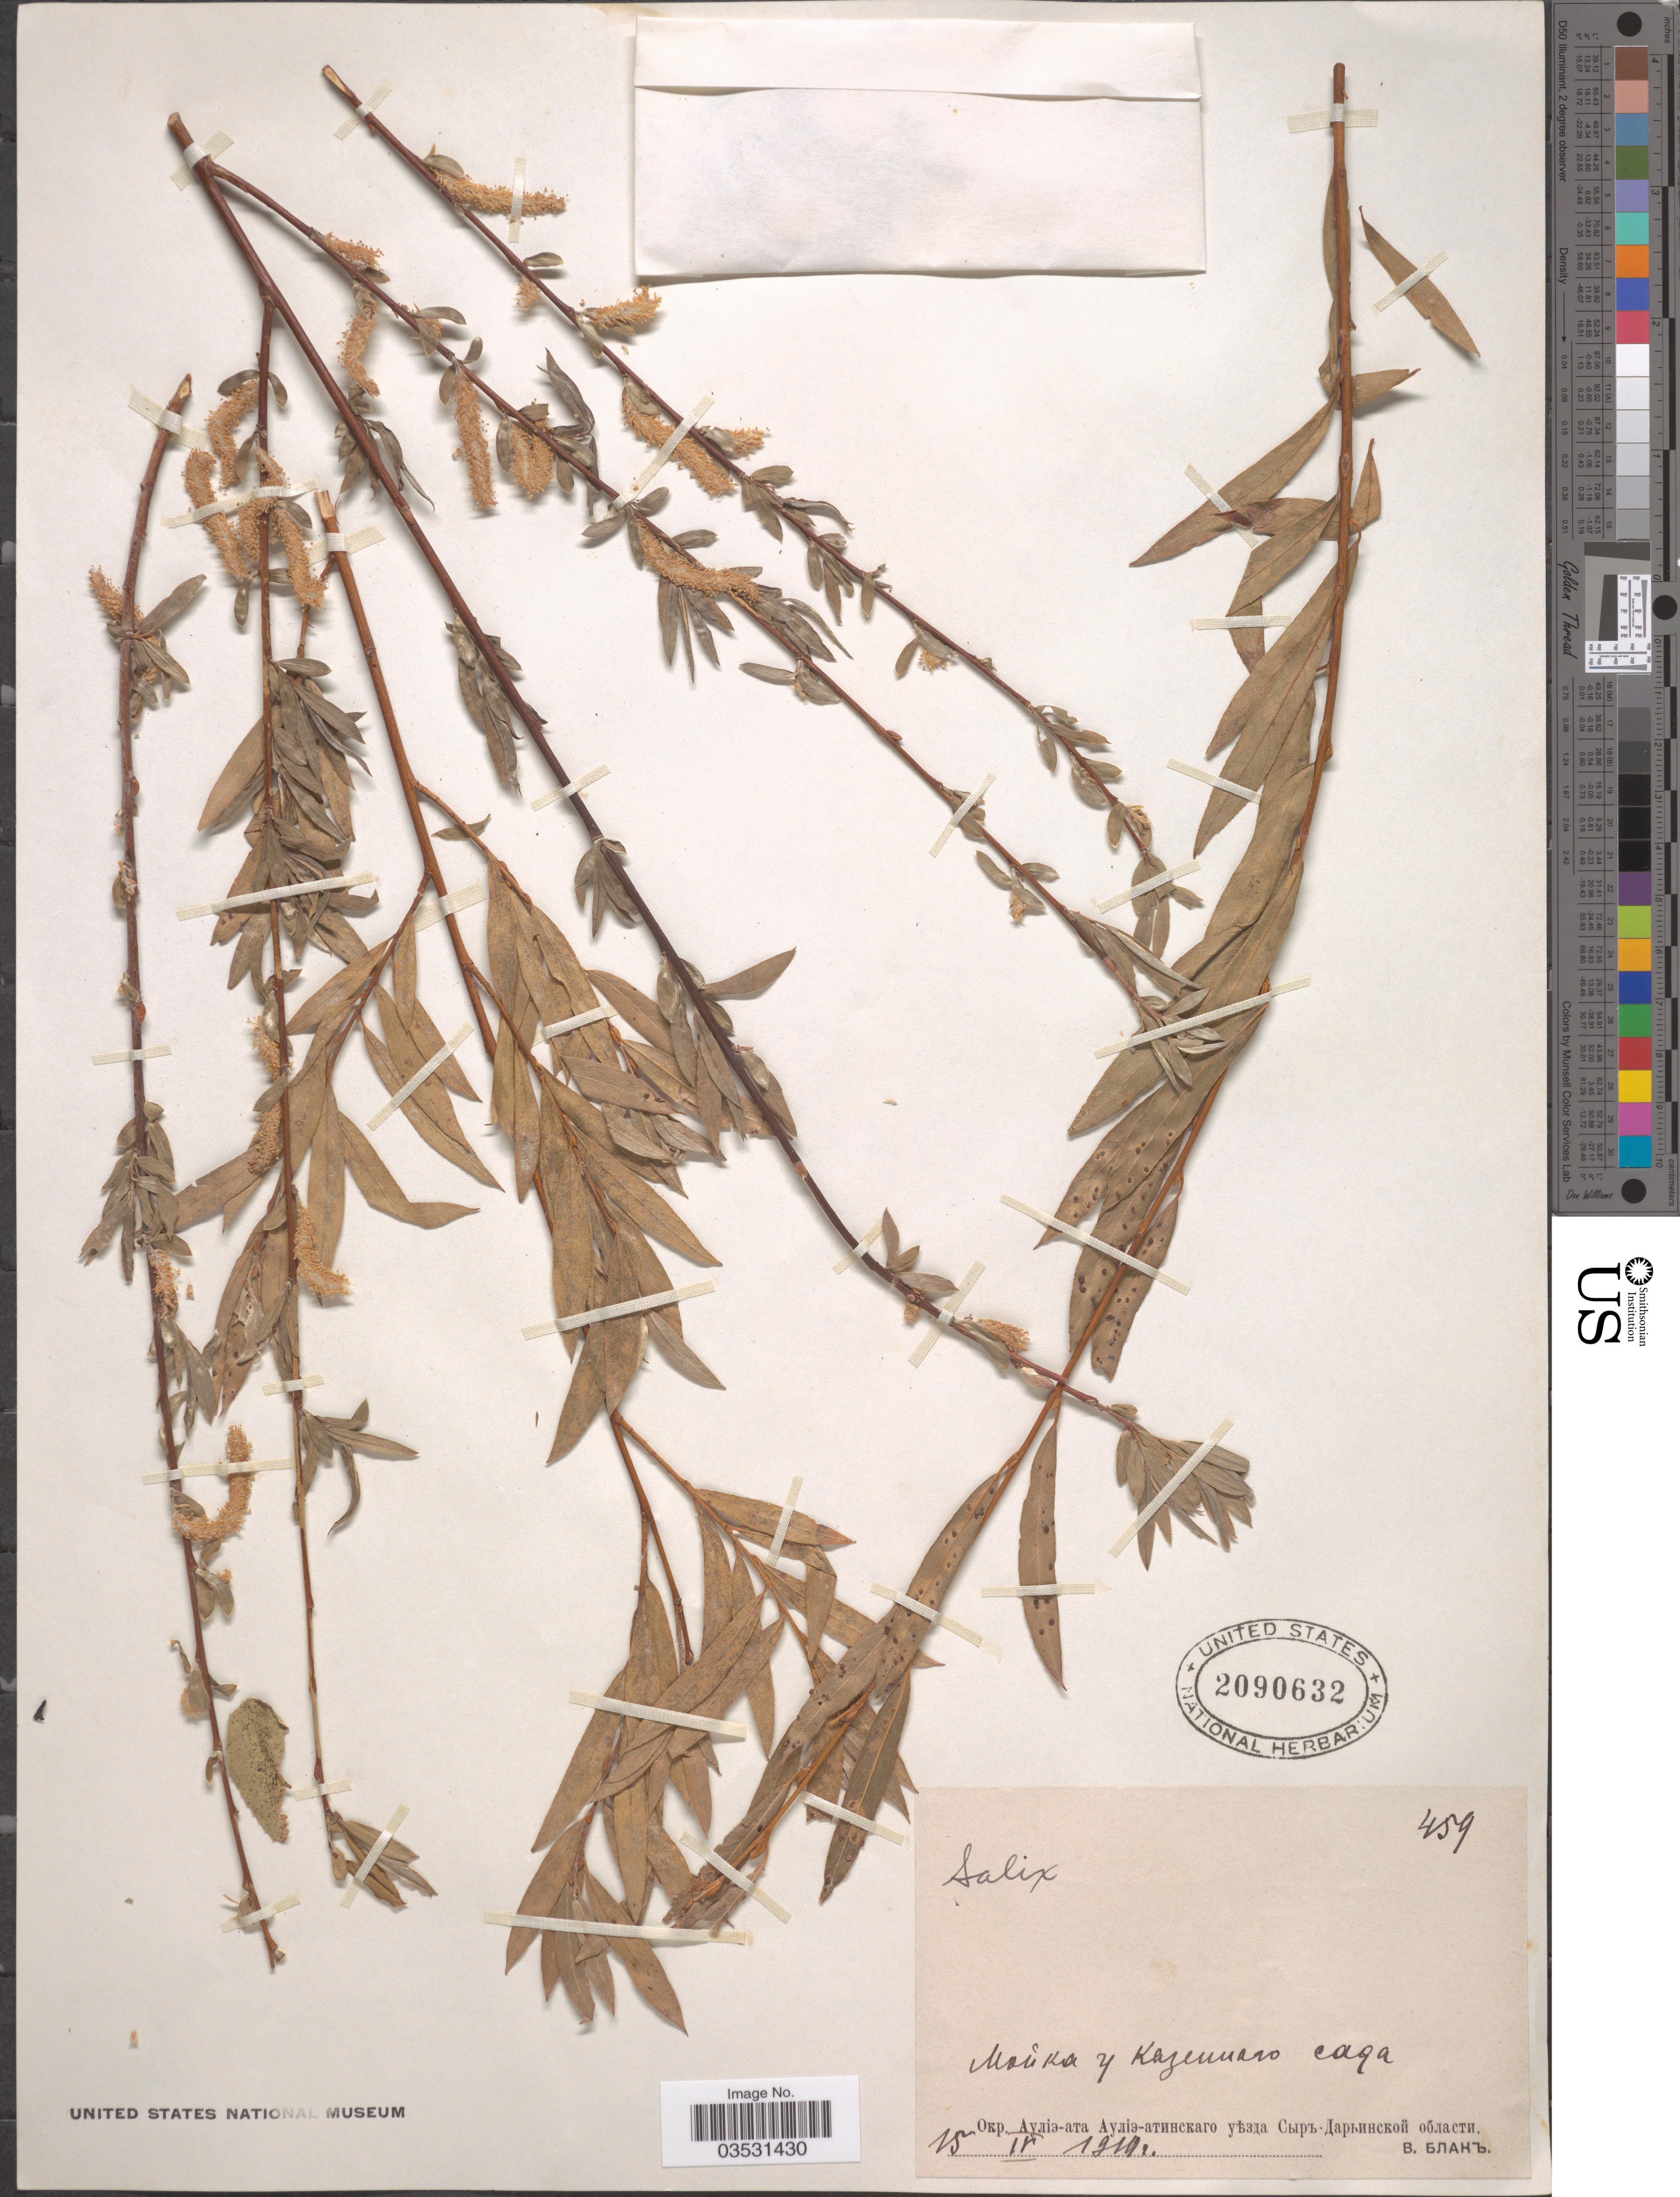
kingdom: Plantae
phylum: Tracheophyta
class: Magnoliopsida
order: Malpighiales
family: Salicaceae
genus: Salix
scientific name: Salix cordata x S. sericea Marshall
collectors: V. Blak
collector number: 459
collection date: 1910-06-15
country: Kazakhstan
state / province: Zhambyl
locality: Zhambyl, Vicinity of Auliye-Ata (now Taraz).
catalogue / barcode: US 2090632